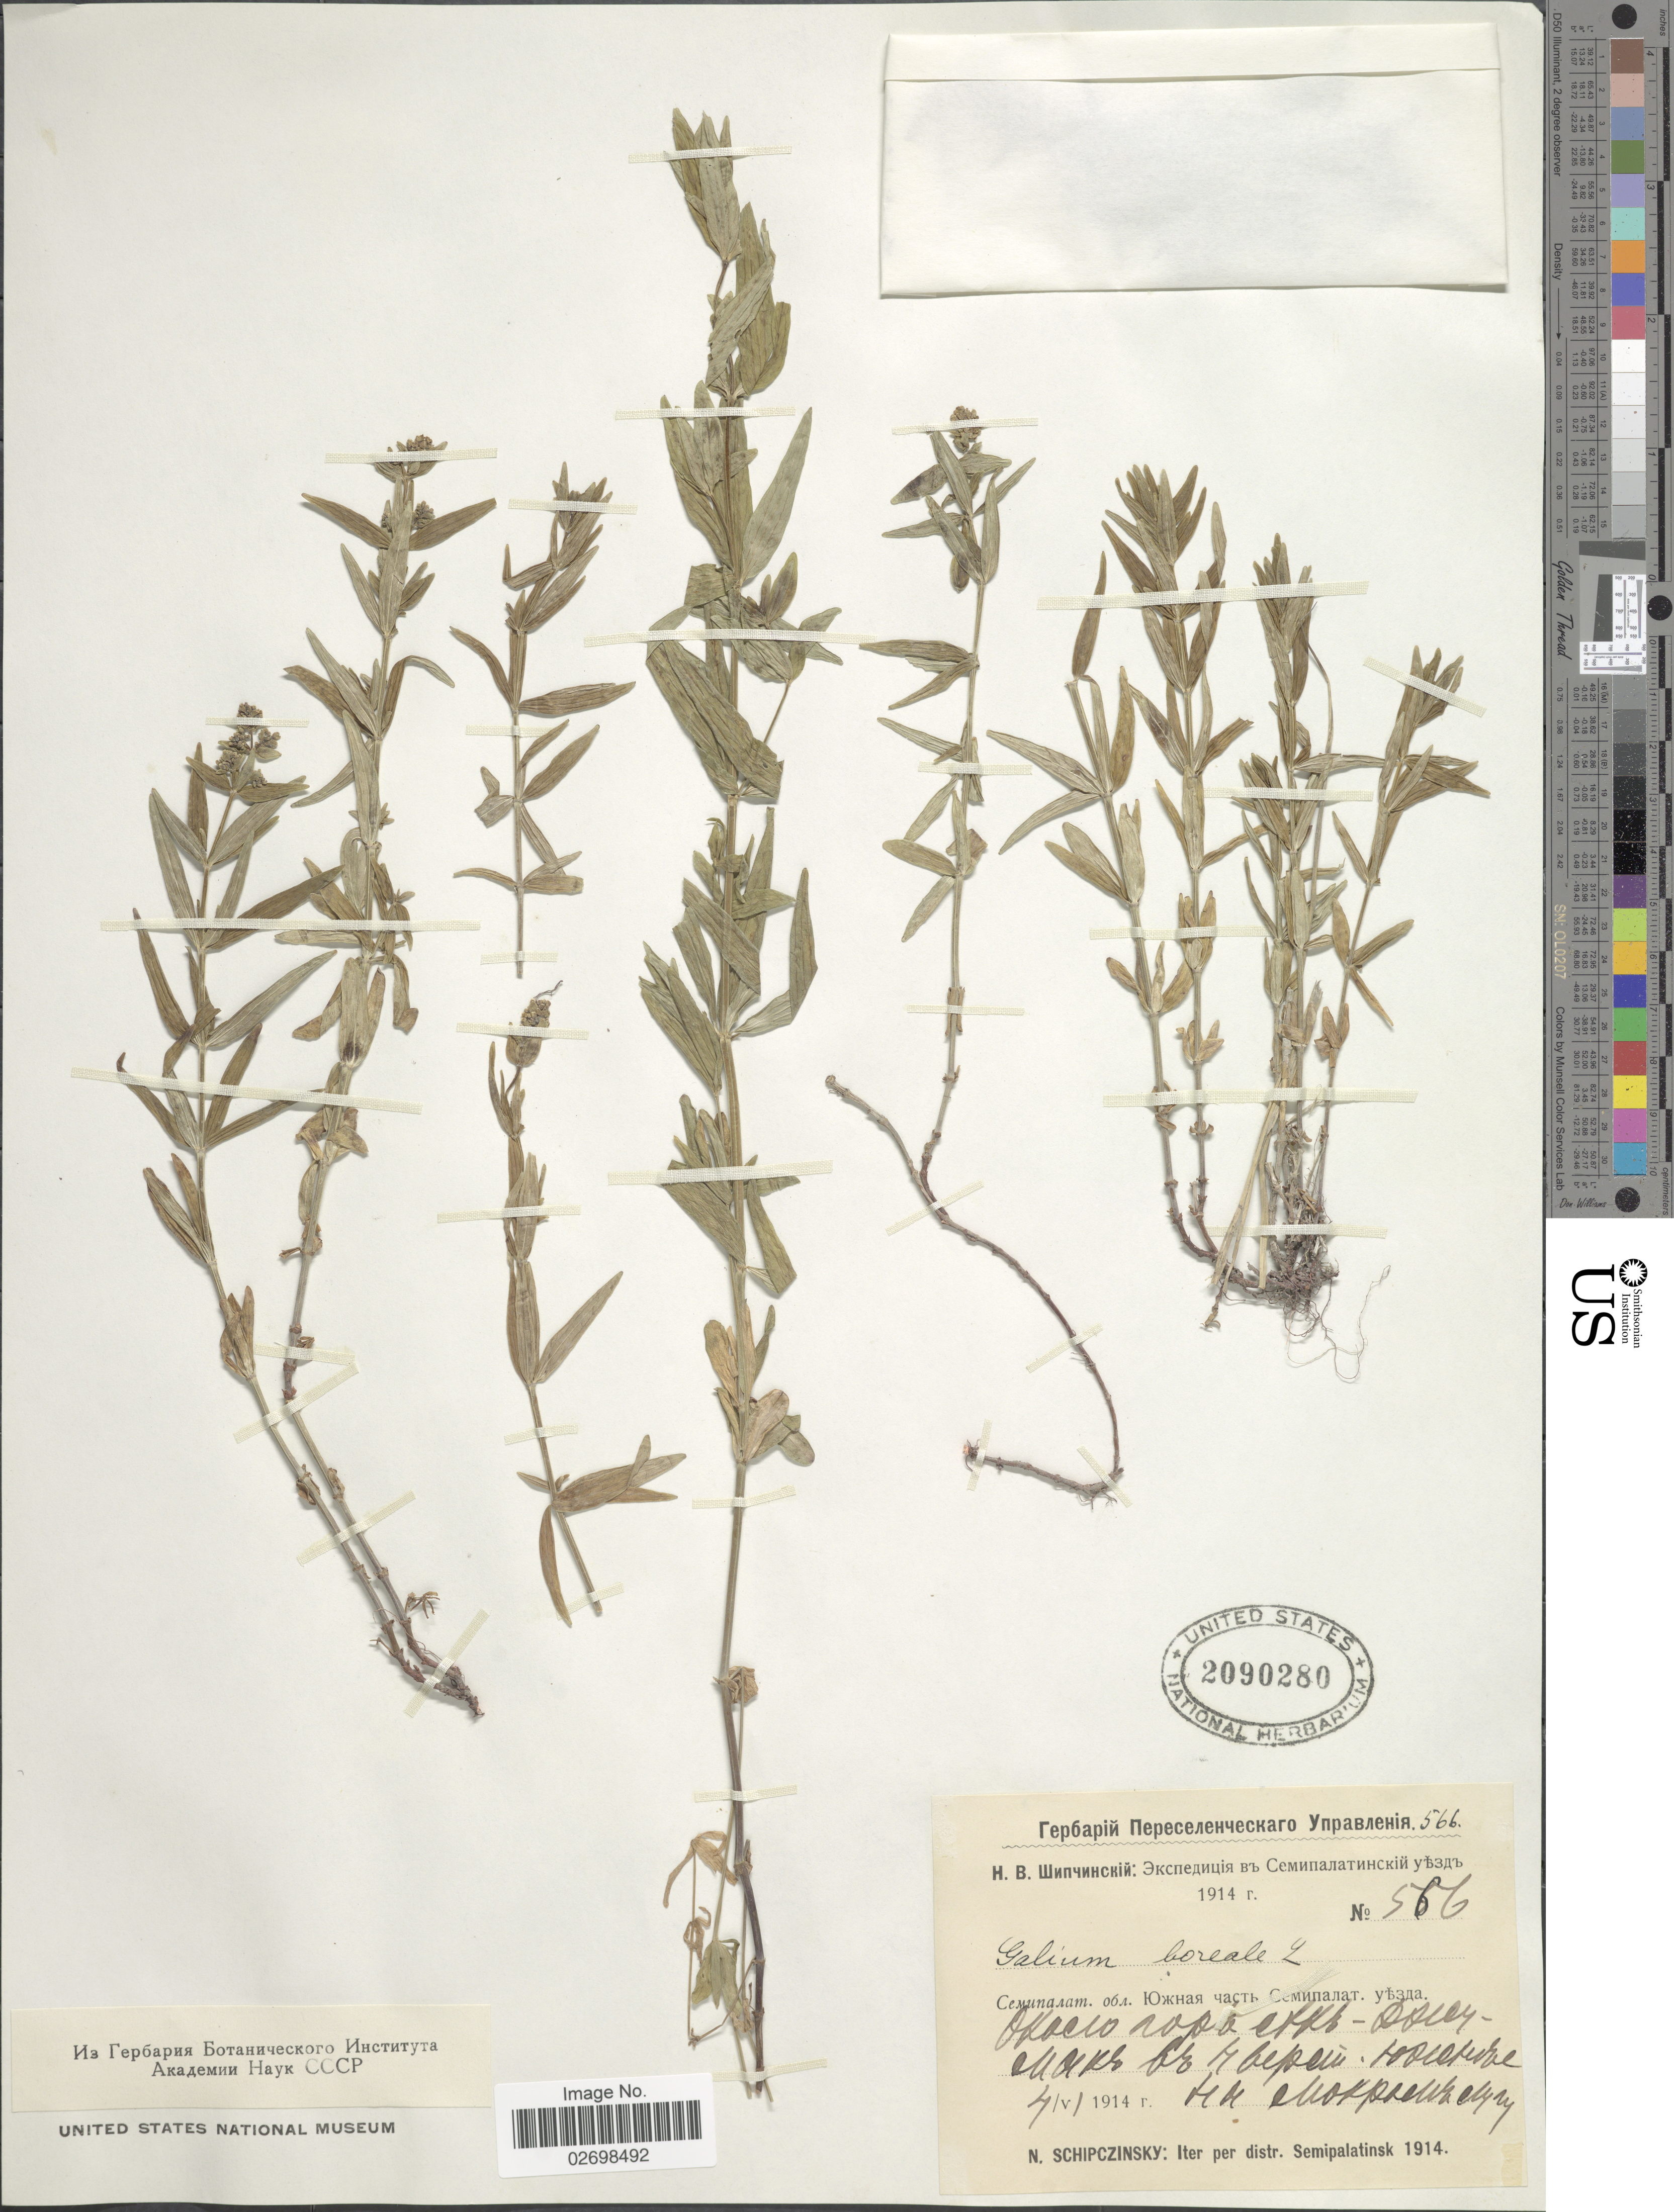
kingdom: Plantae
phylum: Tracheophyta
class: Magnoliopsida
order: Gentianales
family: Rubiaceae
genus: Galium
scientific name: Galium boreale L.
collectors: N. Schipczinsky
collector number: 566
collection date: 1914-05-04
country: Kazakhstan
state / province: East Kazakhstan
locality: Iter per distr. Semipalatinsk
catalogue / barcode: US 2090280